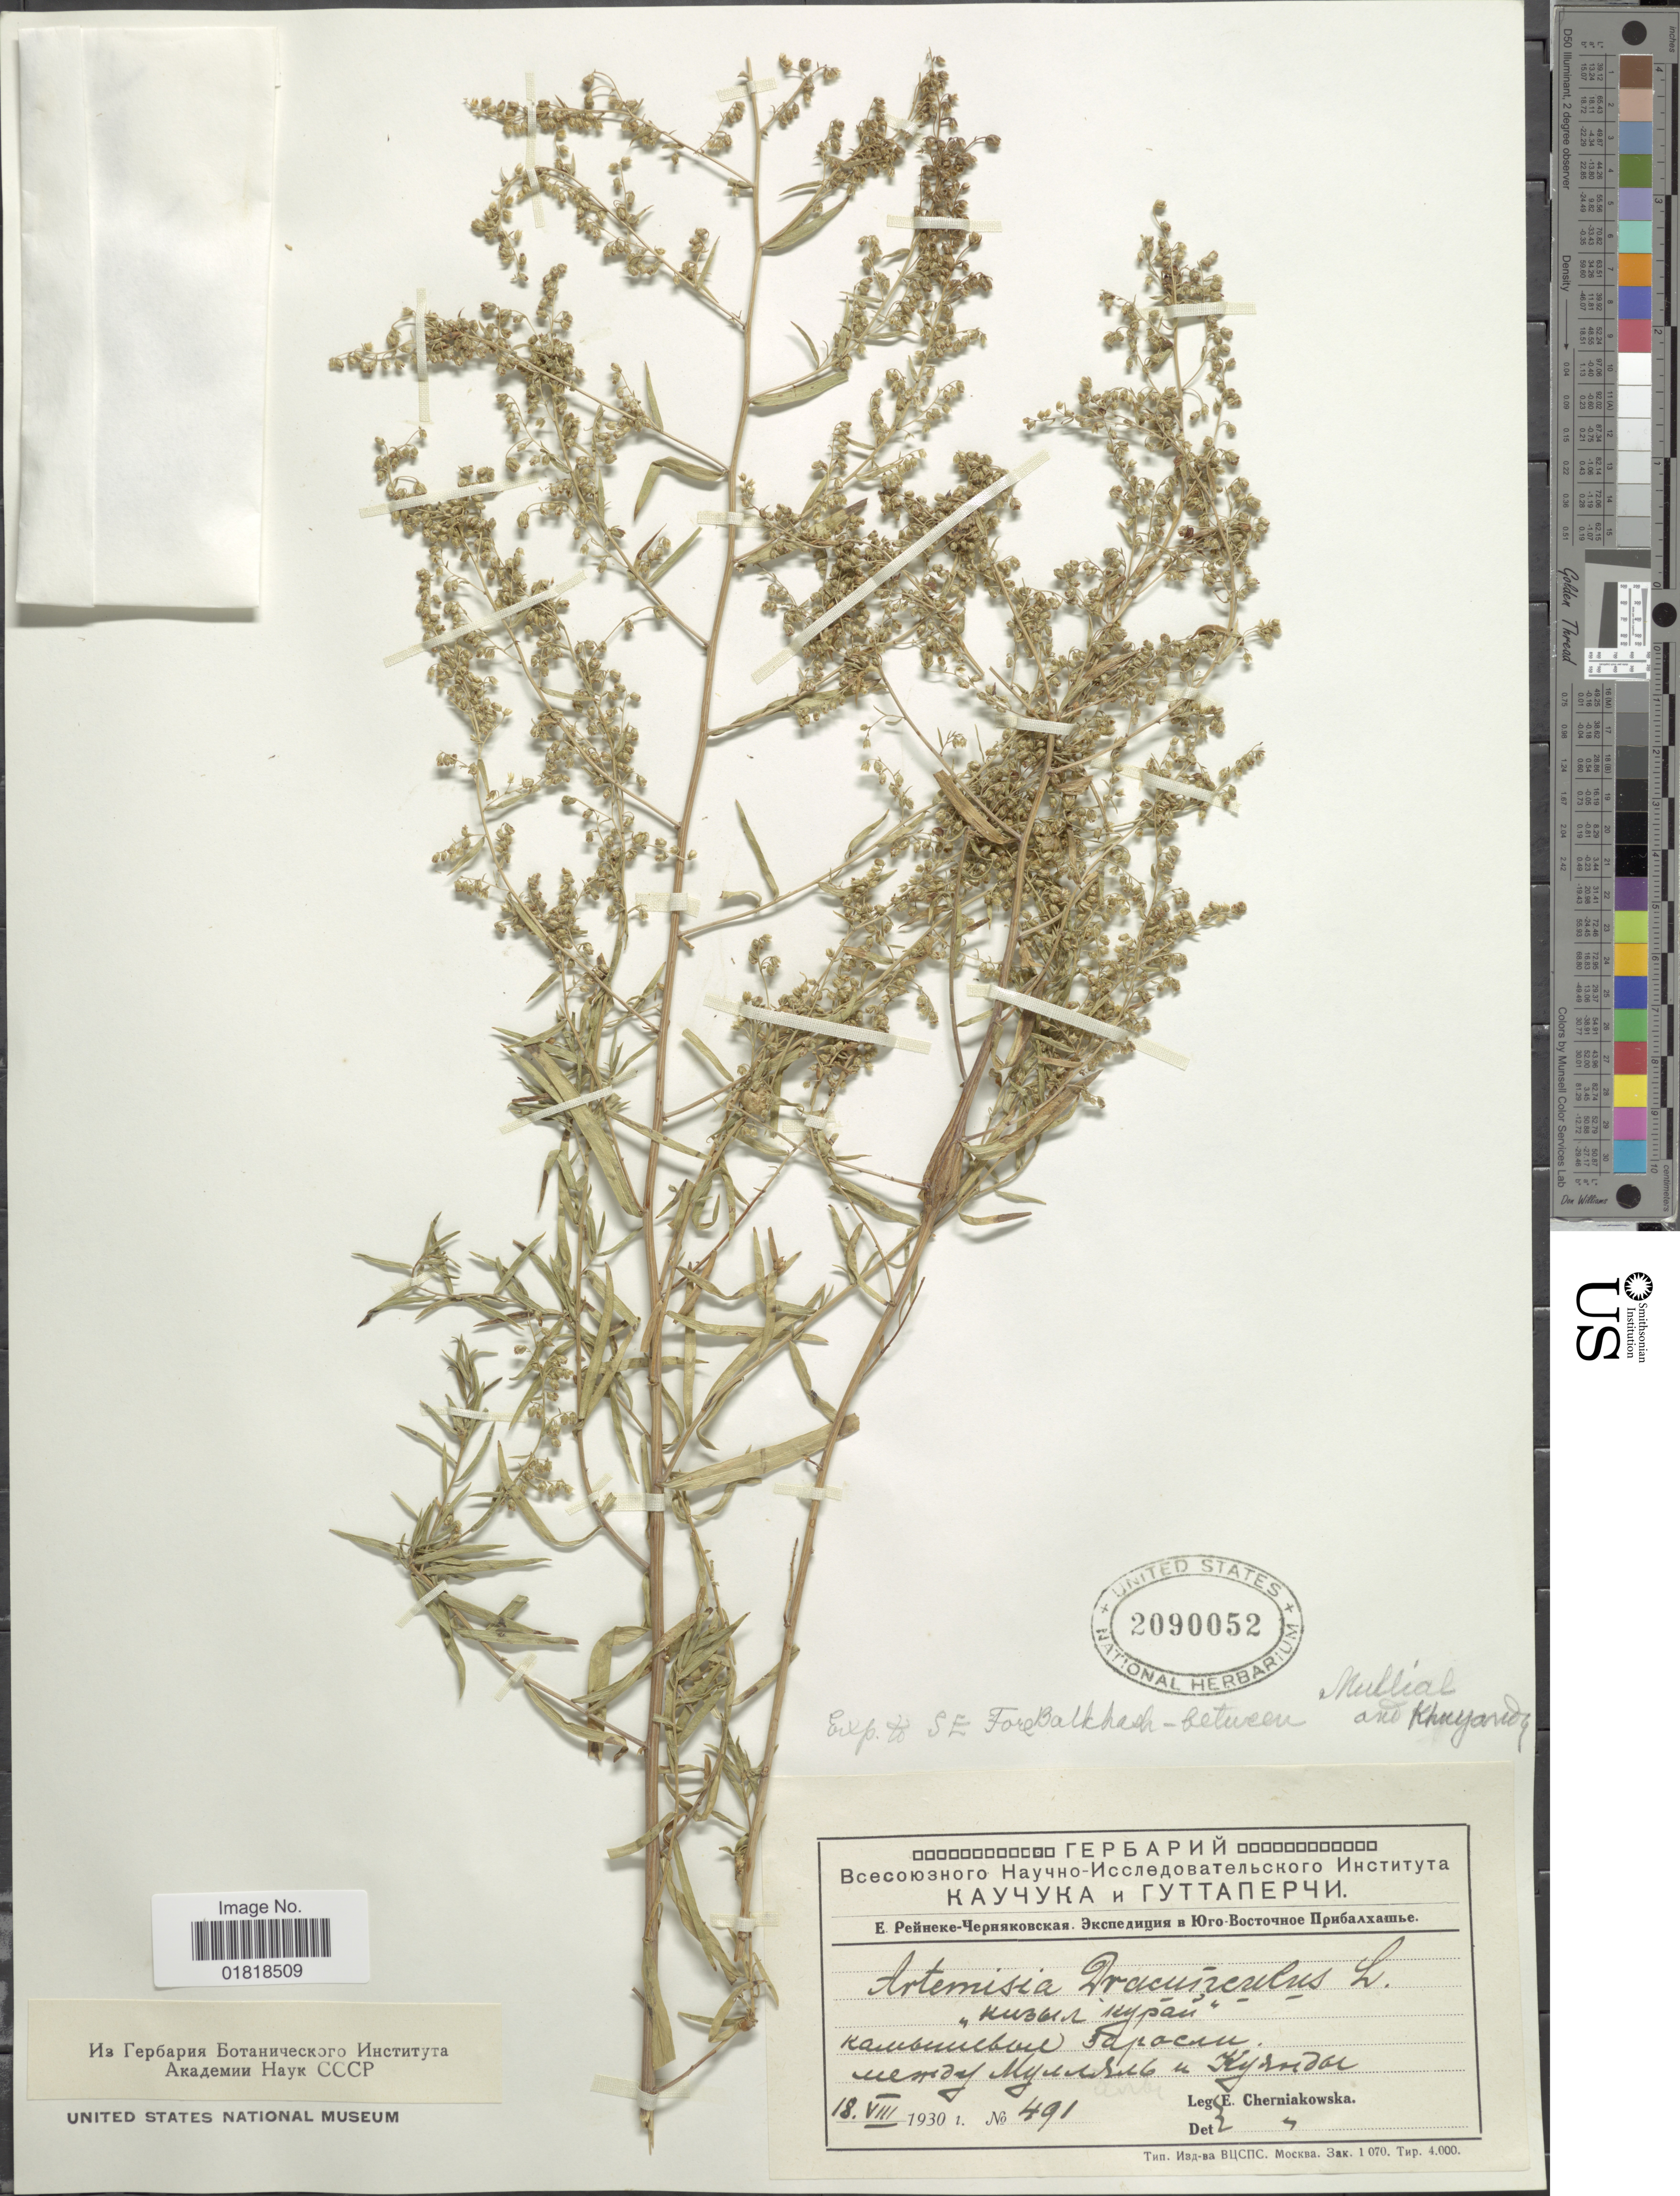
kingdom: Plantae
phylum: Tracheophyta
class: Magnoliopsida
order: Asterales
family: Asteraceae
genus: Artemisia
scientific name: Artemisia dracunculus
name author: L.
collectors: E. Cherniakowska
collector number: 491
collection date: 1930-08-18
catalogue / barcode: US 2090052